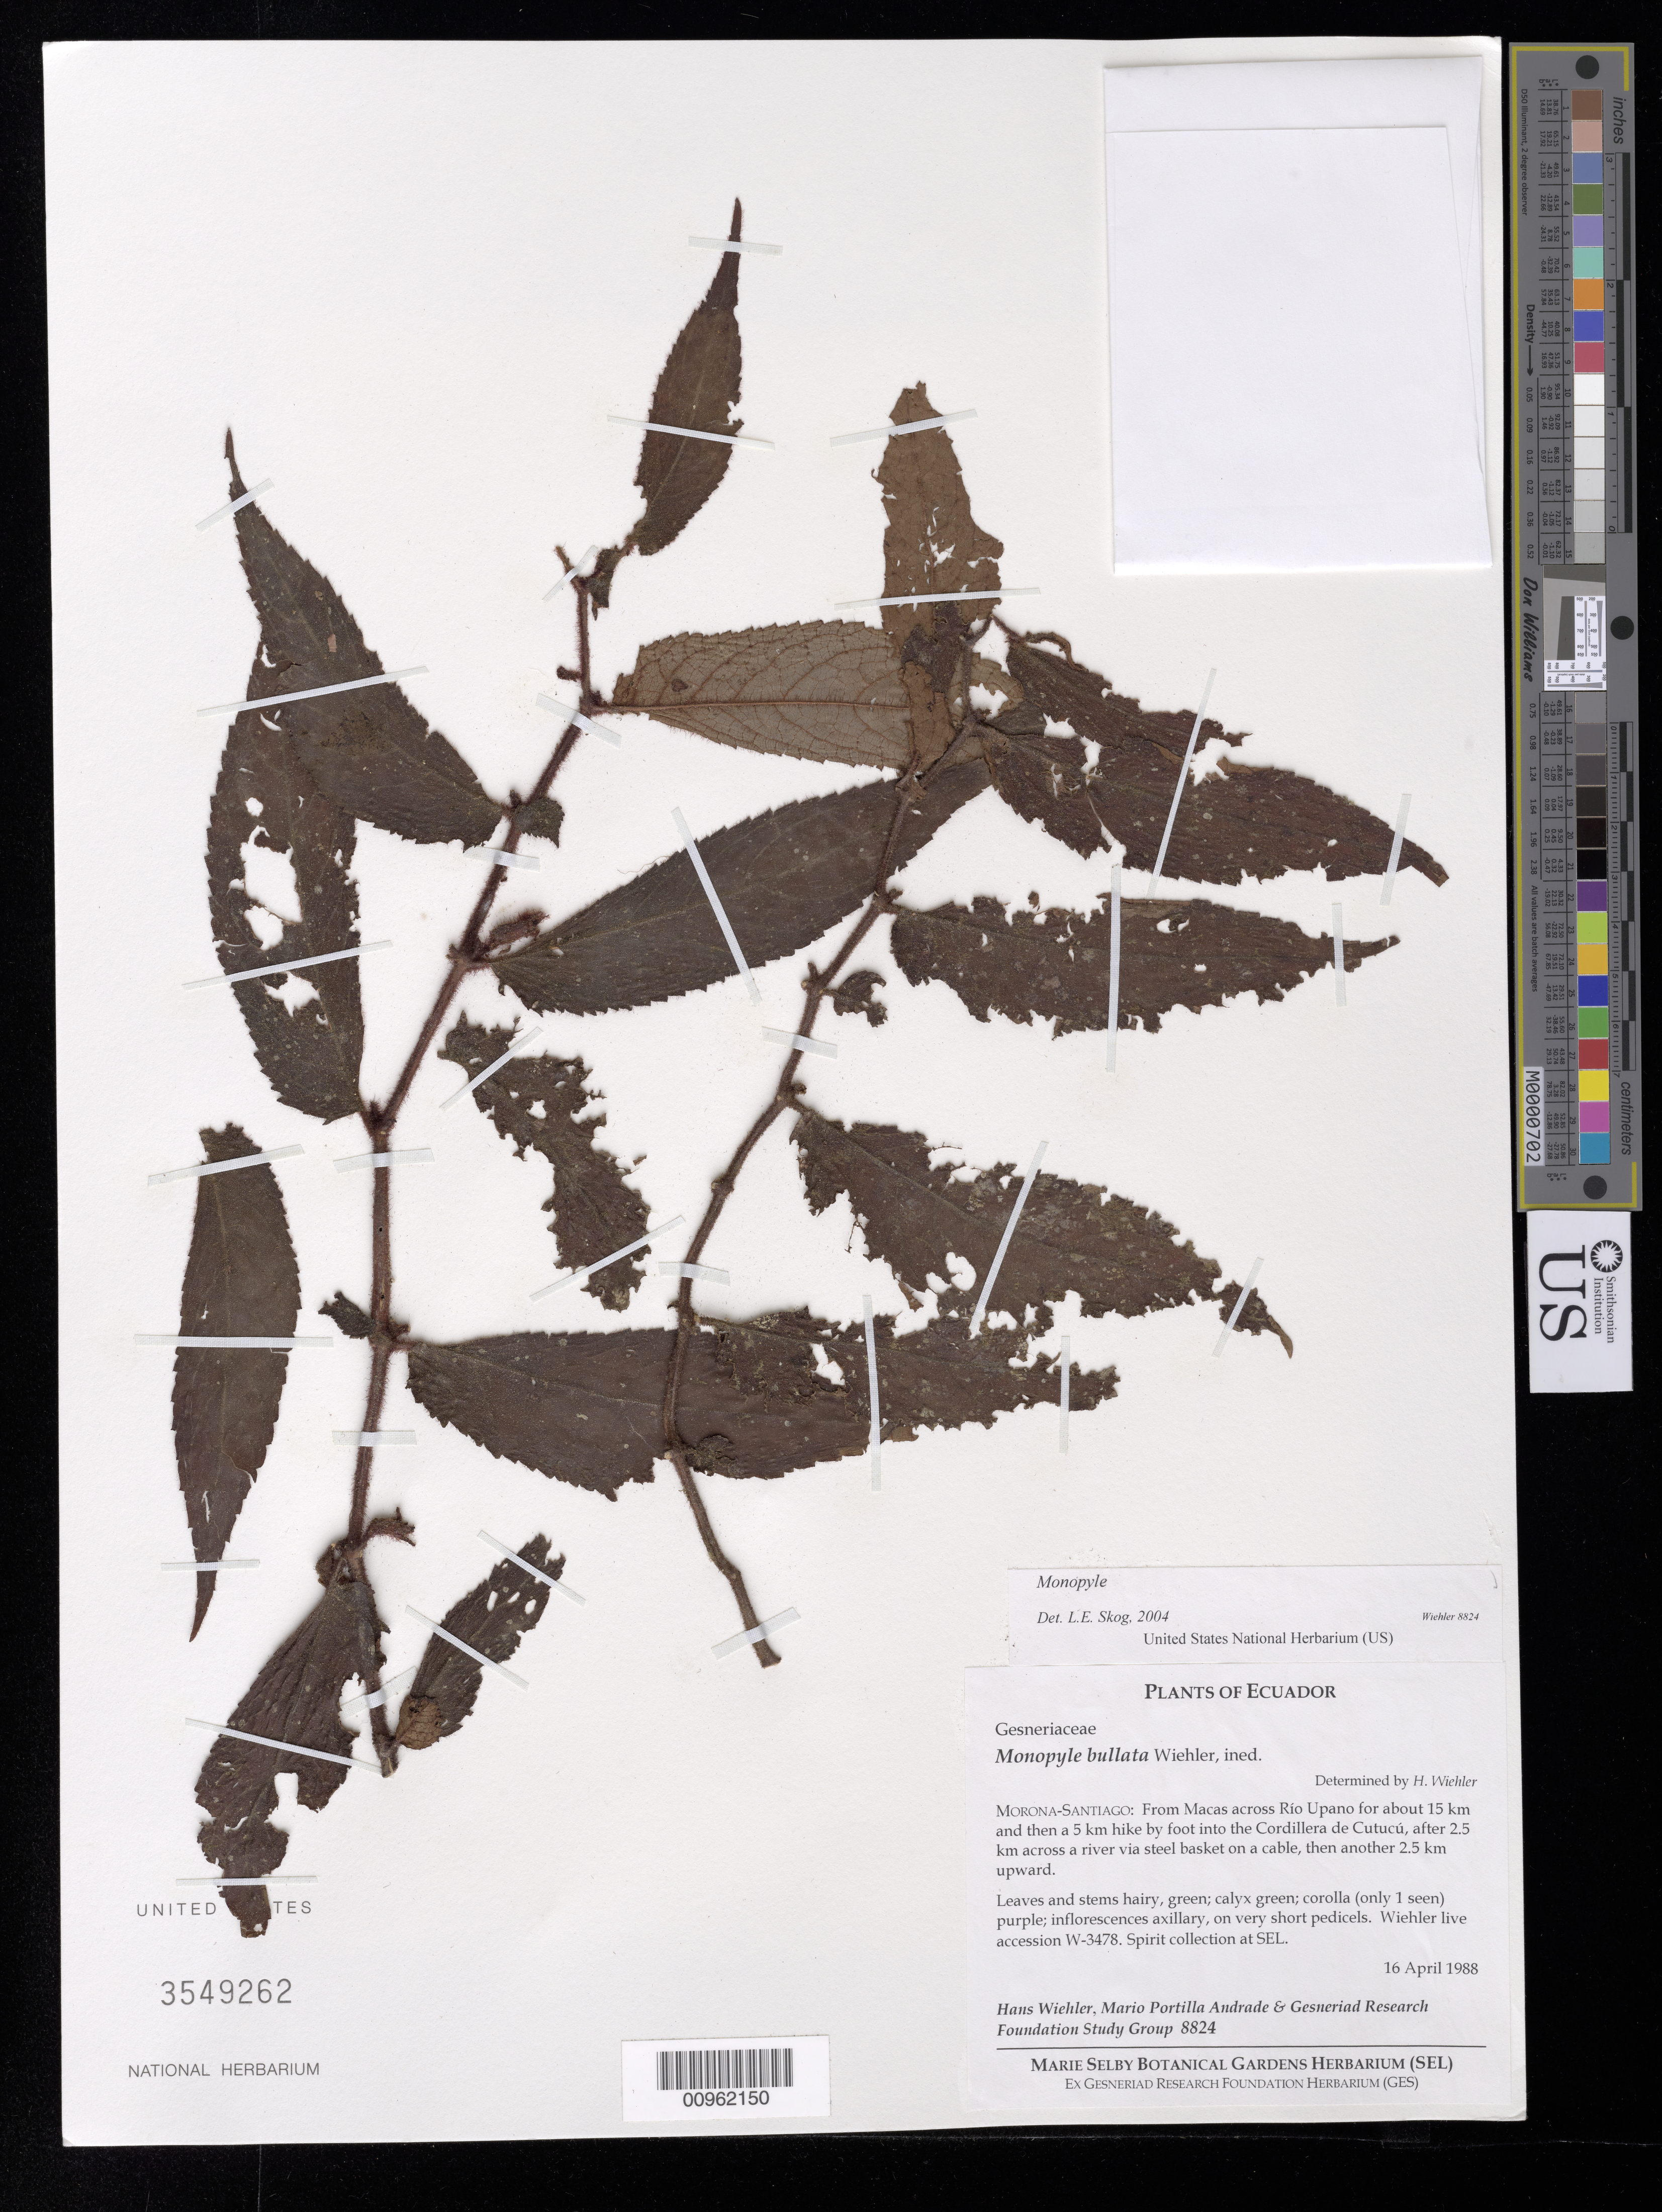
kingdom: Plantae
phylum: Tracheophyta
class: Magnoliopsida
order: Lamiales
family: Gesneriaceae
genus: Monopyle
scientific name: Monopyle sp.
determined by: Skog, Laurence E.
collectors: H. J. Wiehler, M. Portilla Andrade & GRF Study Group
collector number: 8824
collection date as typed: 16 Apr 1988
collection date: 1988-04-16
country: Ecuador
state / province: Morona-Santiago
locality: Morona-Santiago: from Macas across Rio Upano for about 15 km and then a 5 km hike by foot into the Cordillera de Cutucú, after 2.5 km across a river via steel basket on a cable, then another 2.5 km upward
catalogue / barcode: US 3549262